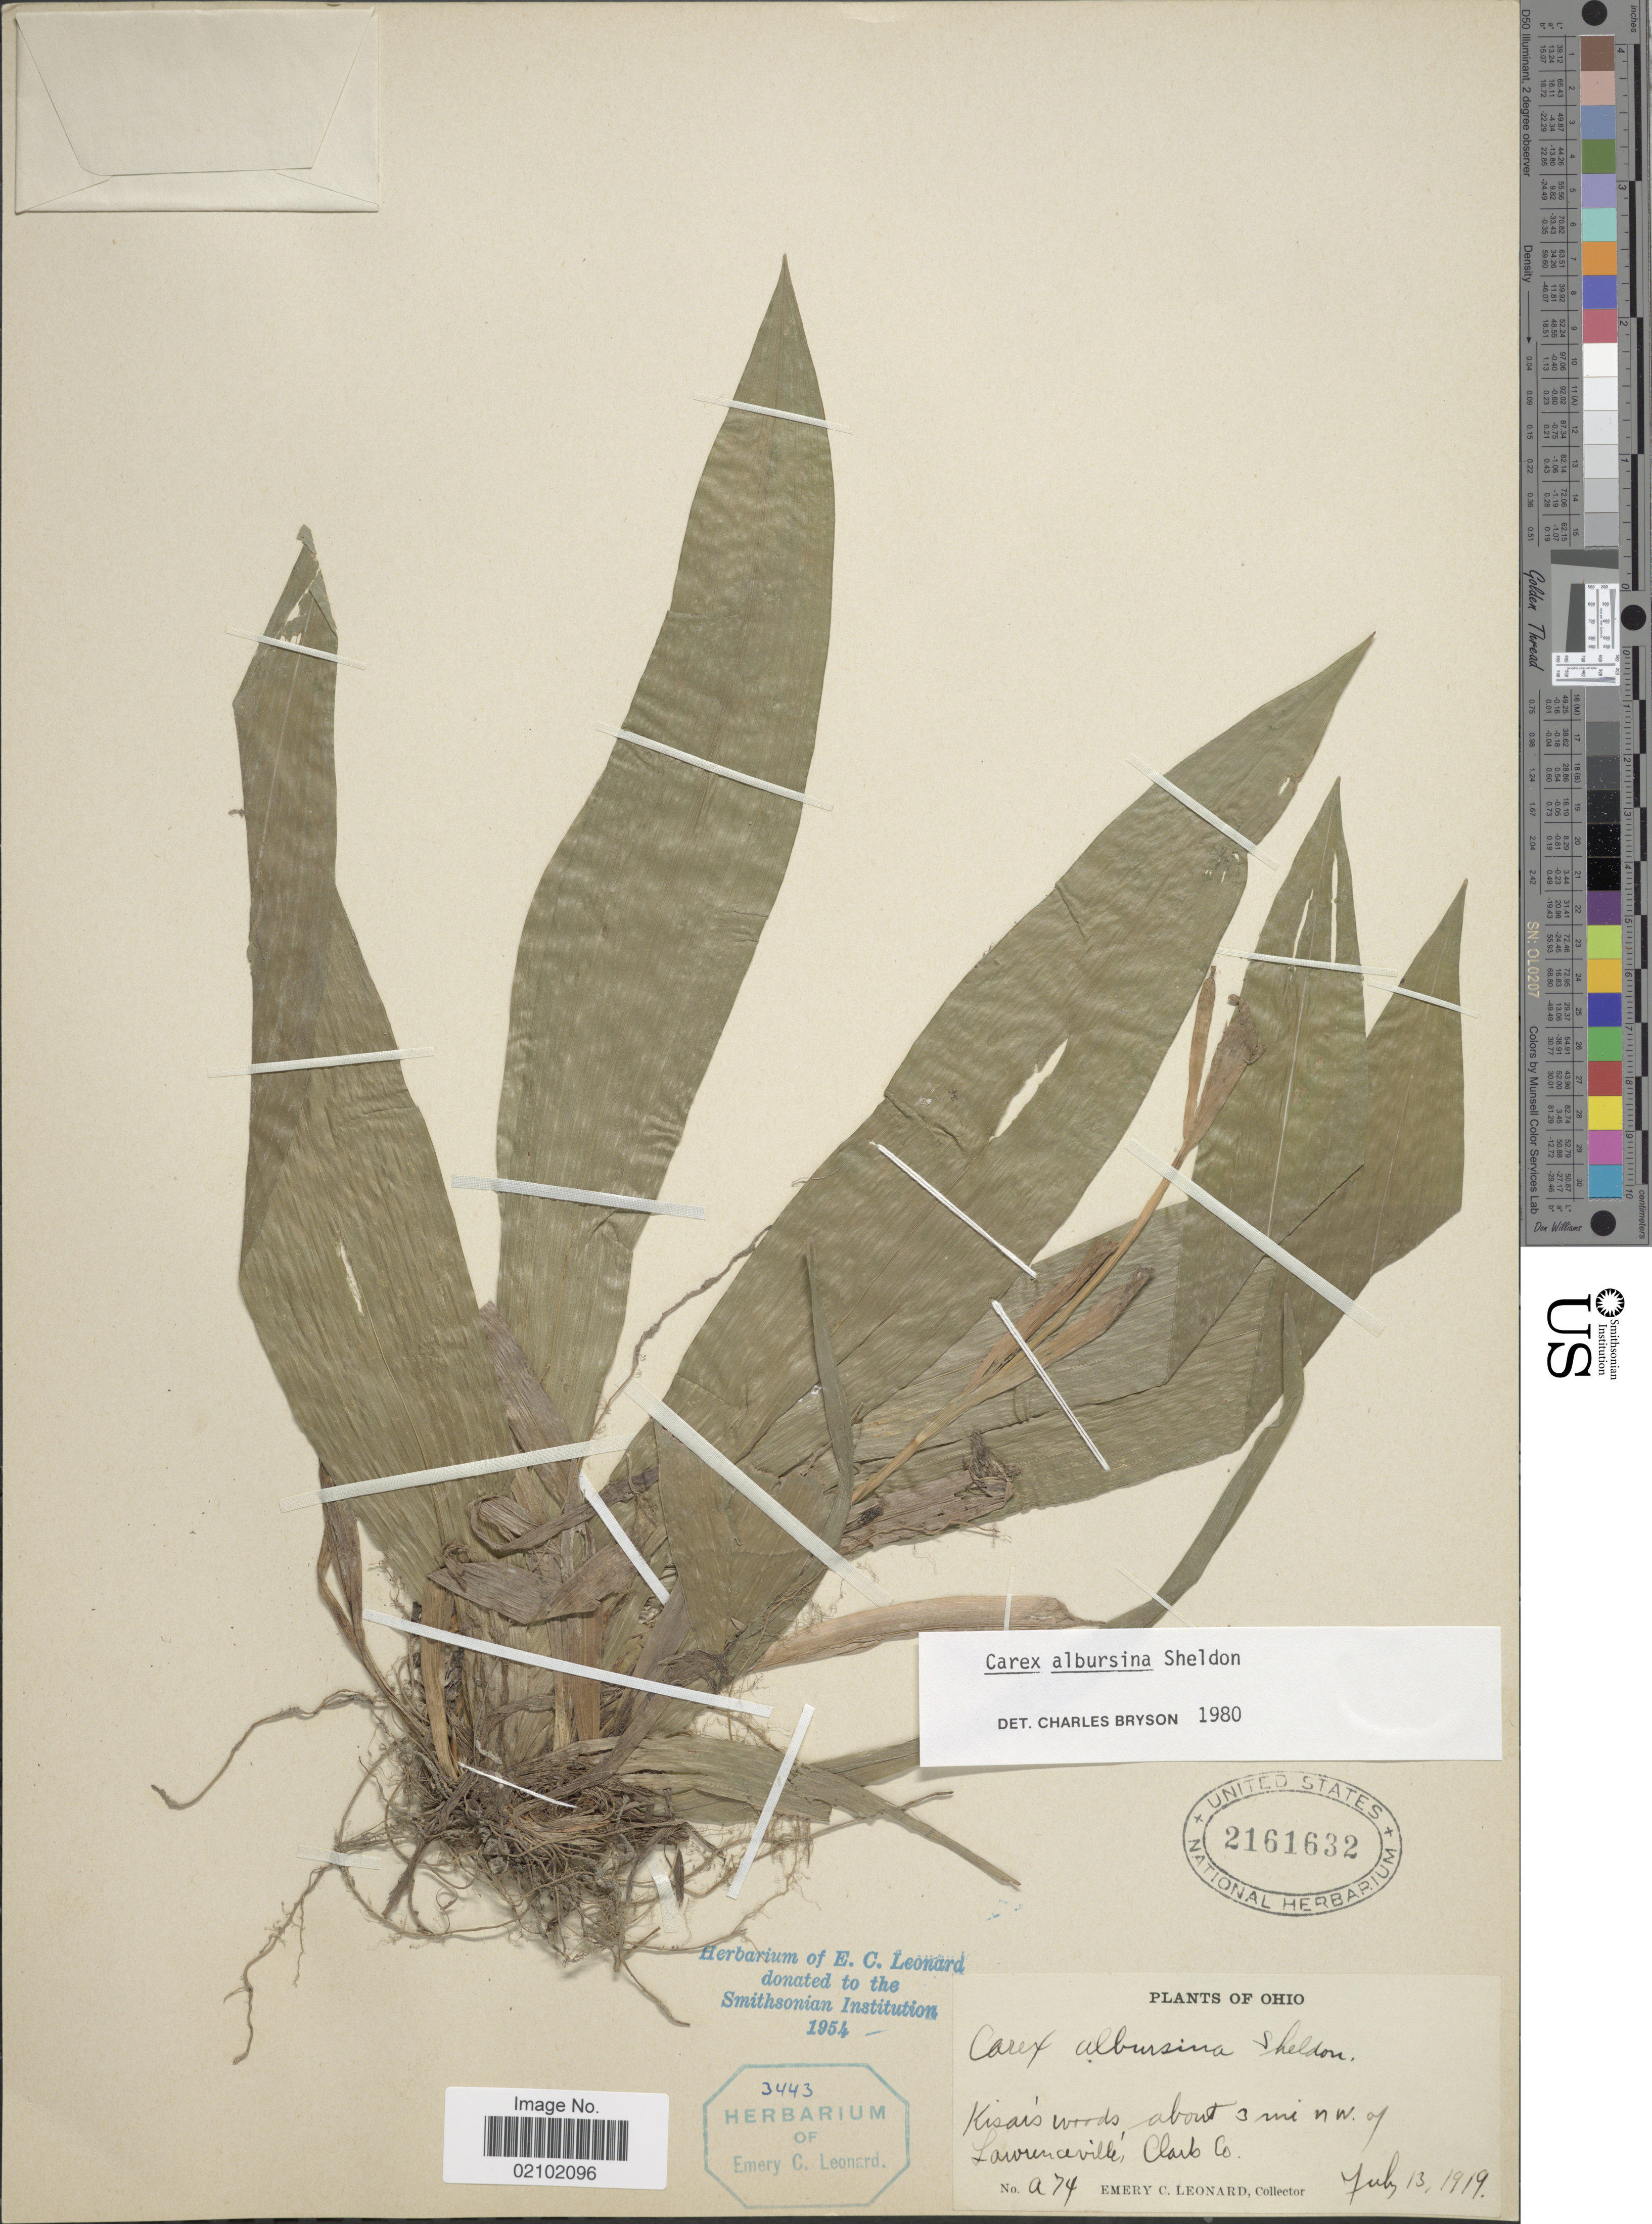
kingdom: Plantae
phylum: Tracheophyta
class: Liliopsida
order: Poales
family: Cyperaceae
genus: Carex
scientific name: Carex albursina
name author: E. Sheld.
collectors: E. C. Leonard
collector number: a74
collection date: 1919-07-13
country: United States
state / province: Ohio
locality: Kisais woods, about 3 mi nw. of Lawrenceville, Clark Co.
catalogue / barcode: US 2161632